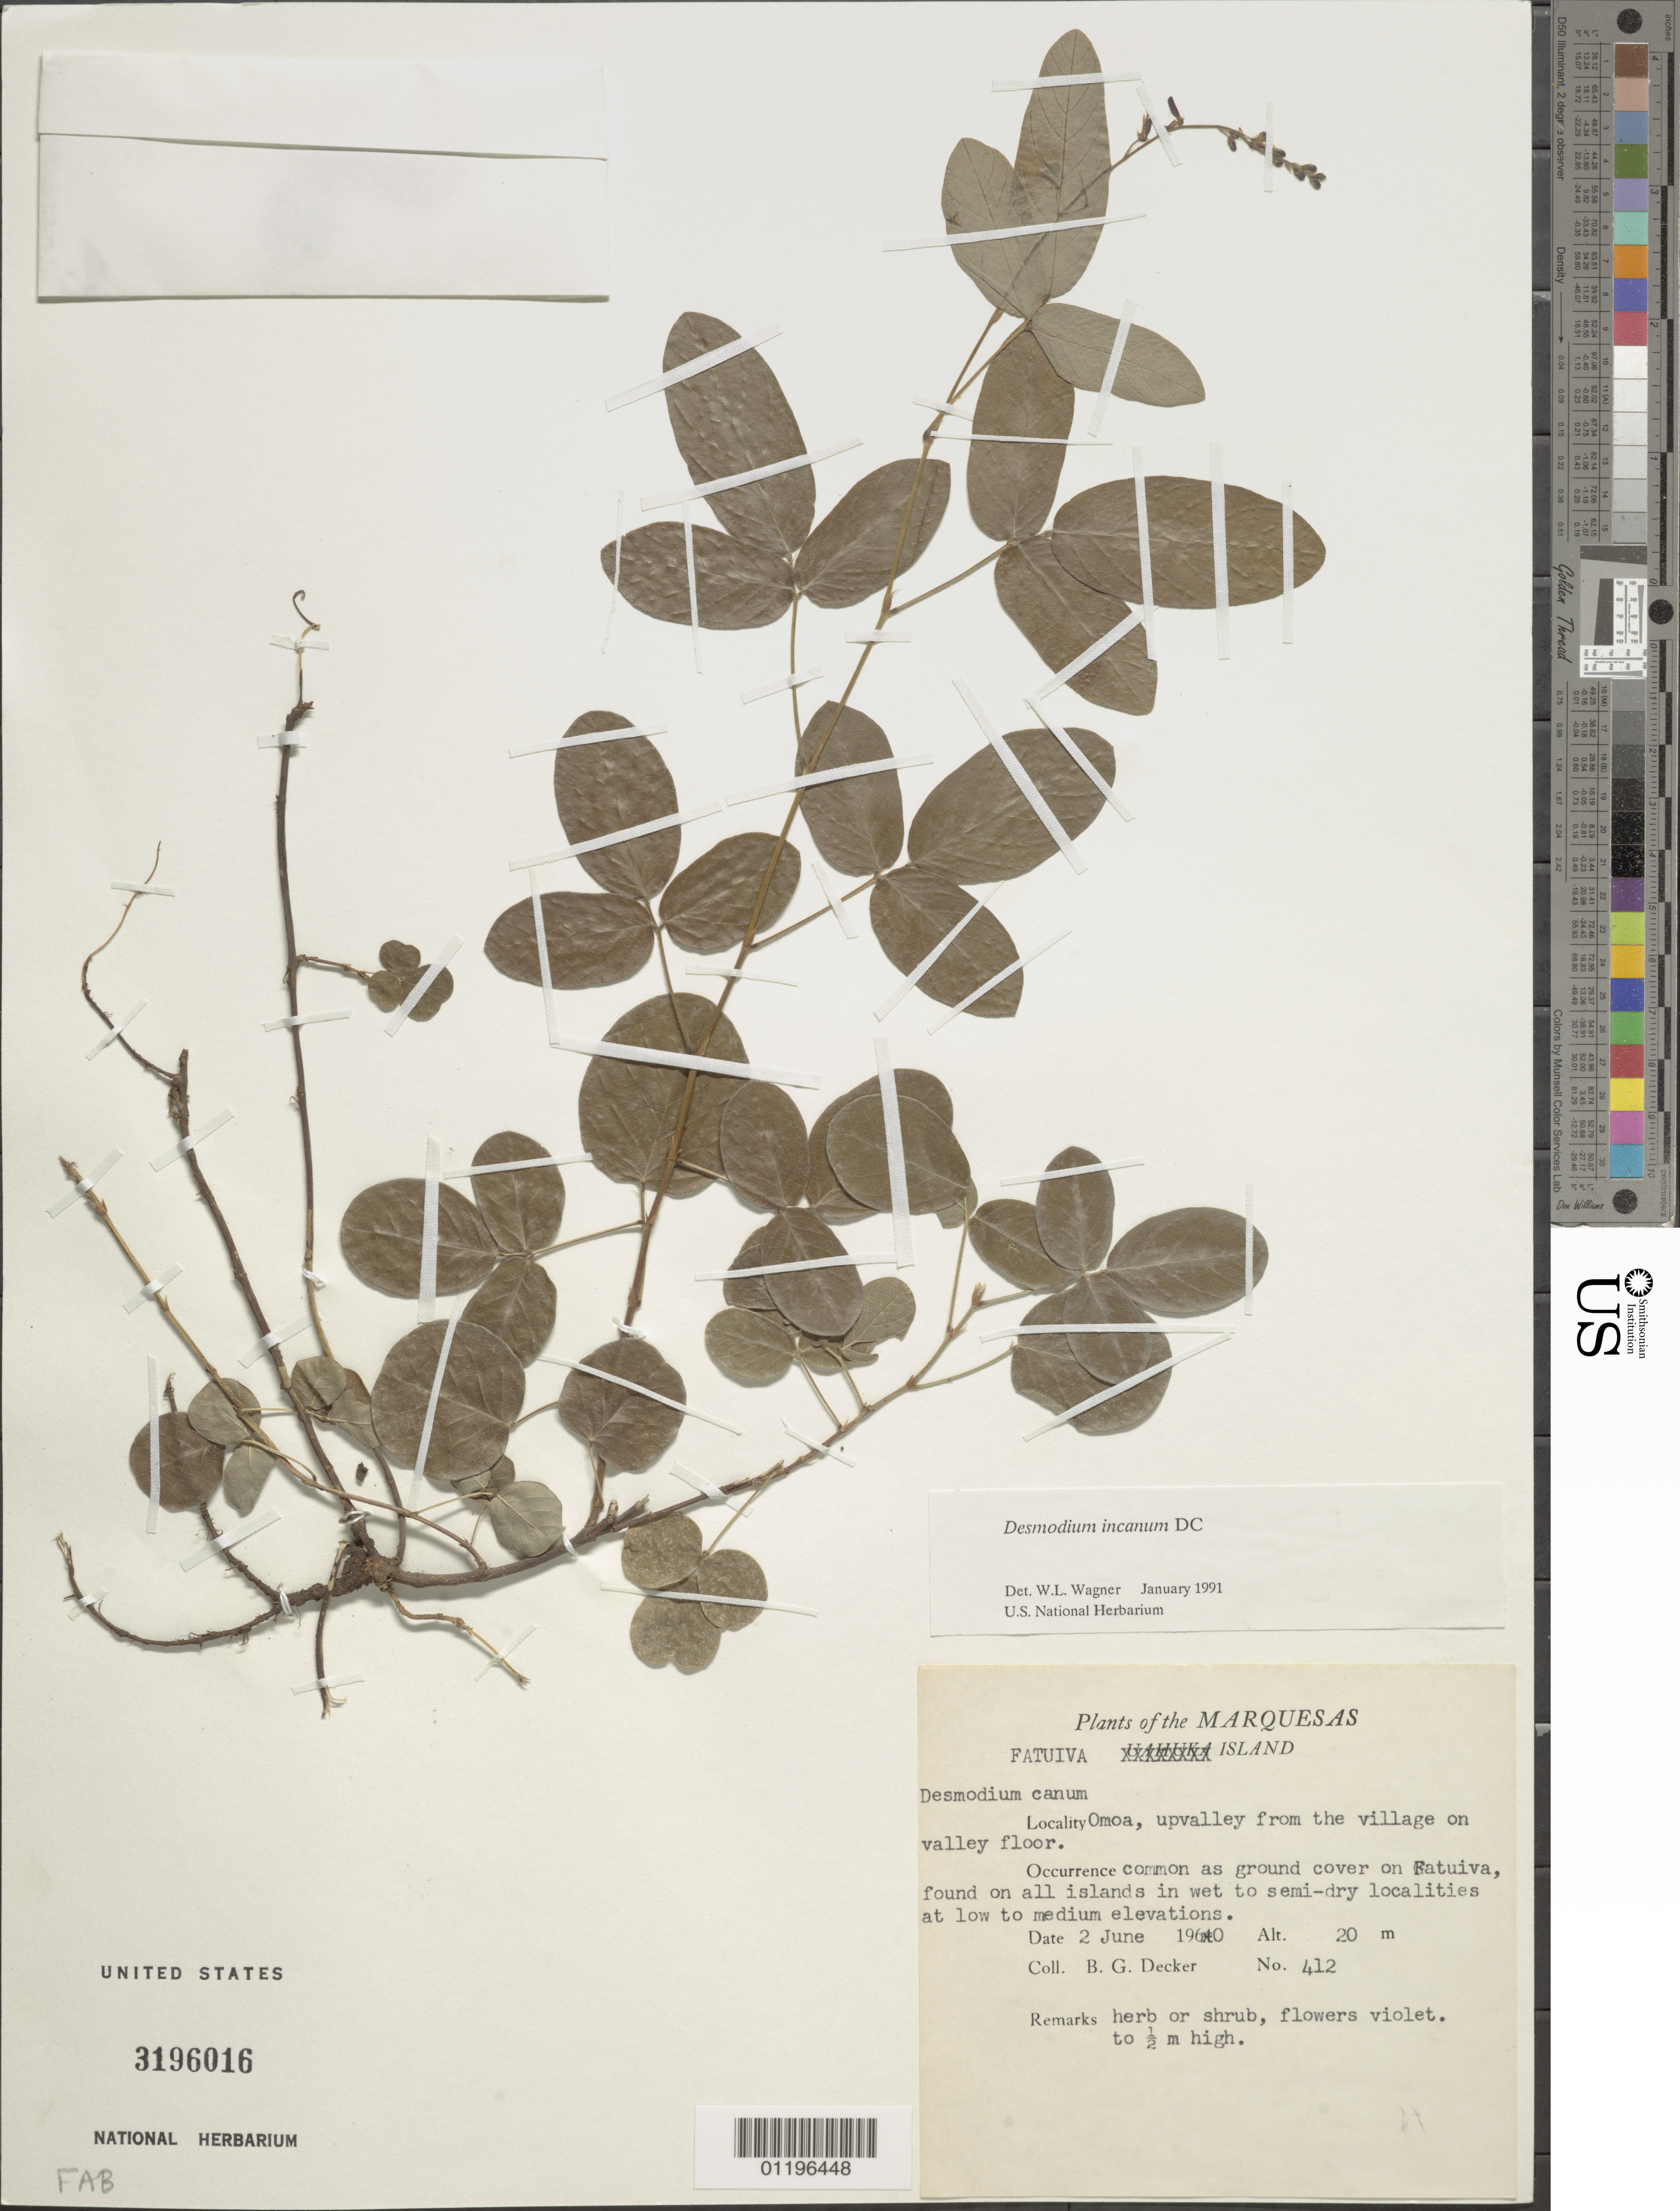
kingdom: Plantae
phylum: Tracheophyta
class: Magnoliopsida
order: Fabales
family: Fabaceae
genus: Desmodium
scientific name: Desmodium incanum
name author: (Sw.) DC.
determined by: Wagner, W. L., (BOT), Smithsonian Institution - National Museum of Natural History (UNITED STATES)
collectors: B. G. Decker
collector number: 412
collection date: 1960-06-02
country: French Polynesia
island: Fatu Hiva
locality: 'Omo'a, up valley from the village on valley floor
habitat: Common as ground cover on Fatu Hiva, found on all islands in wet to semi-dry localities at low to medium elevations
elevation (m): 20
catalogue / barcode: US 3196016